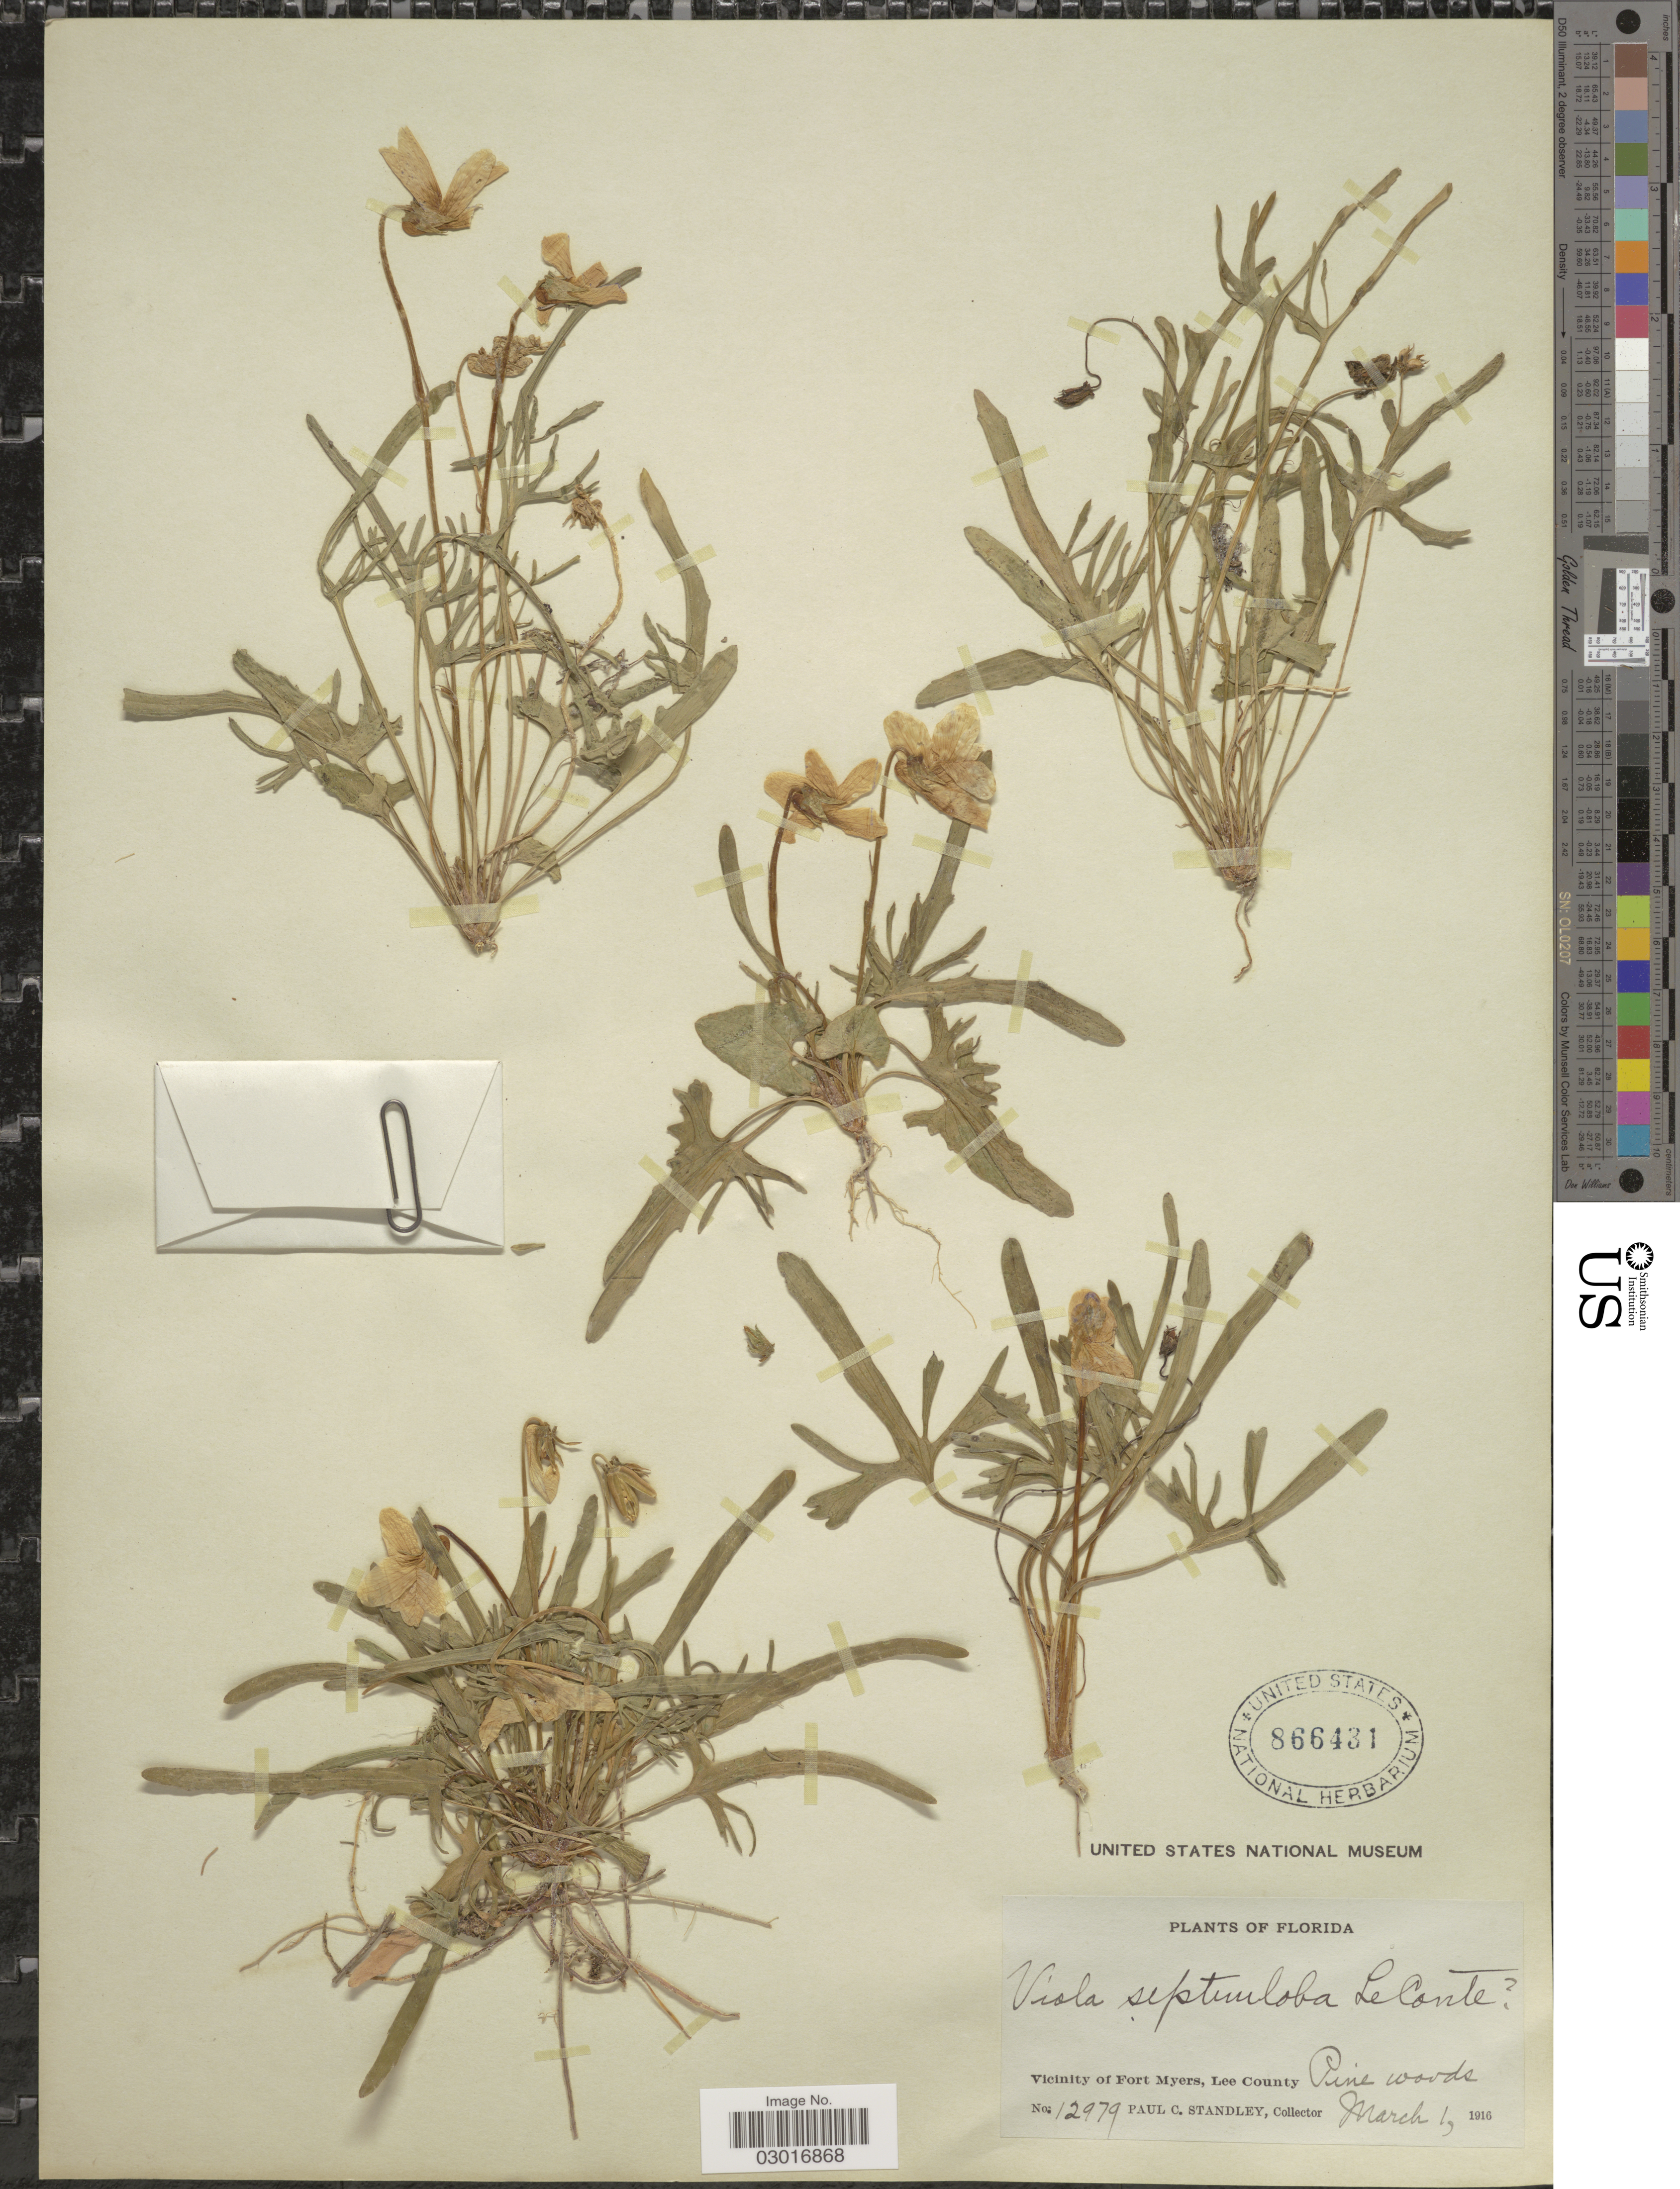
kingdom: Plantae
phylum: Tracheophyta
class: Magnoliopsida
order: Malpighiales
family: Violaceae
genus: Viola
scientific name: Viola septemloba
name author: LeConte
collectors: P. C. Standley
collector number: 12979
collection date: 1916-03-01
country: United States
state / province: Florida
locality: Vicinity of Fort Myers, Lee County.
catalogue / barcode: US 866431